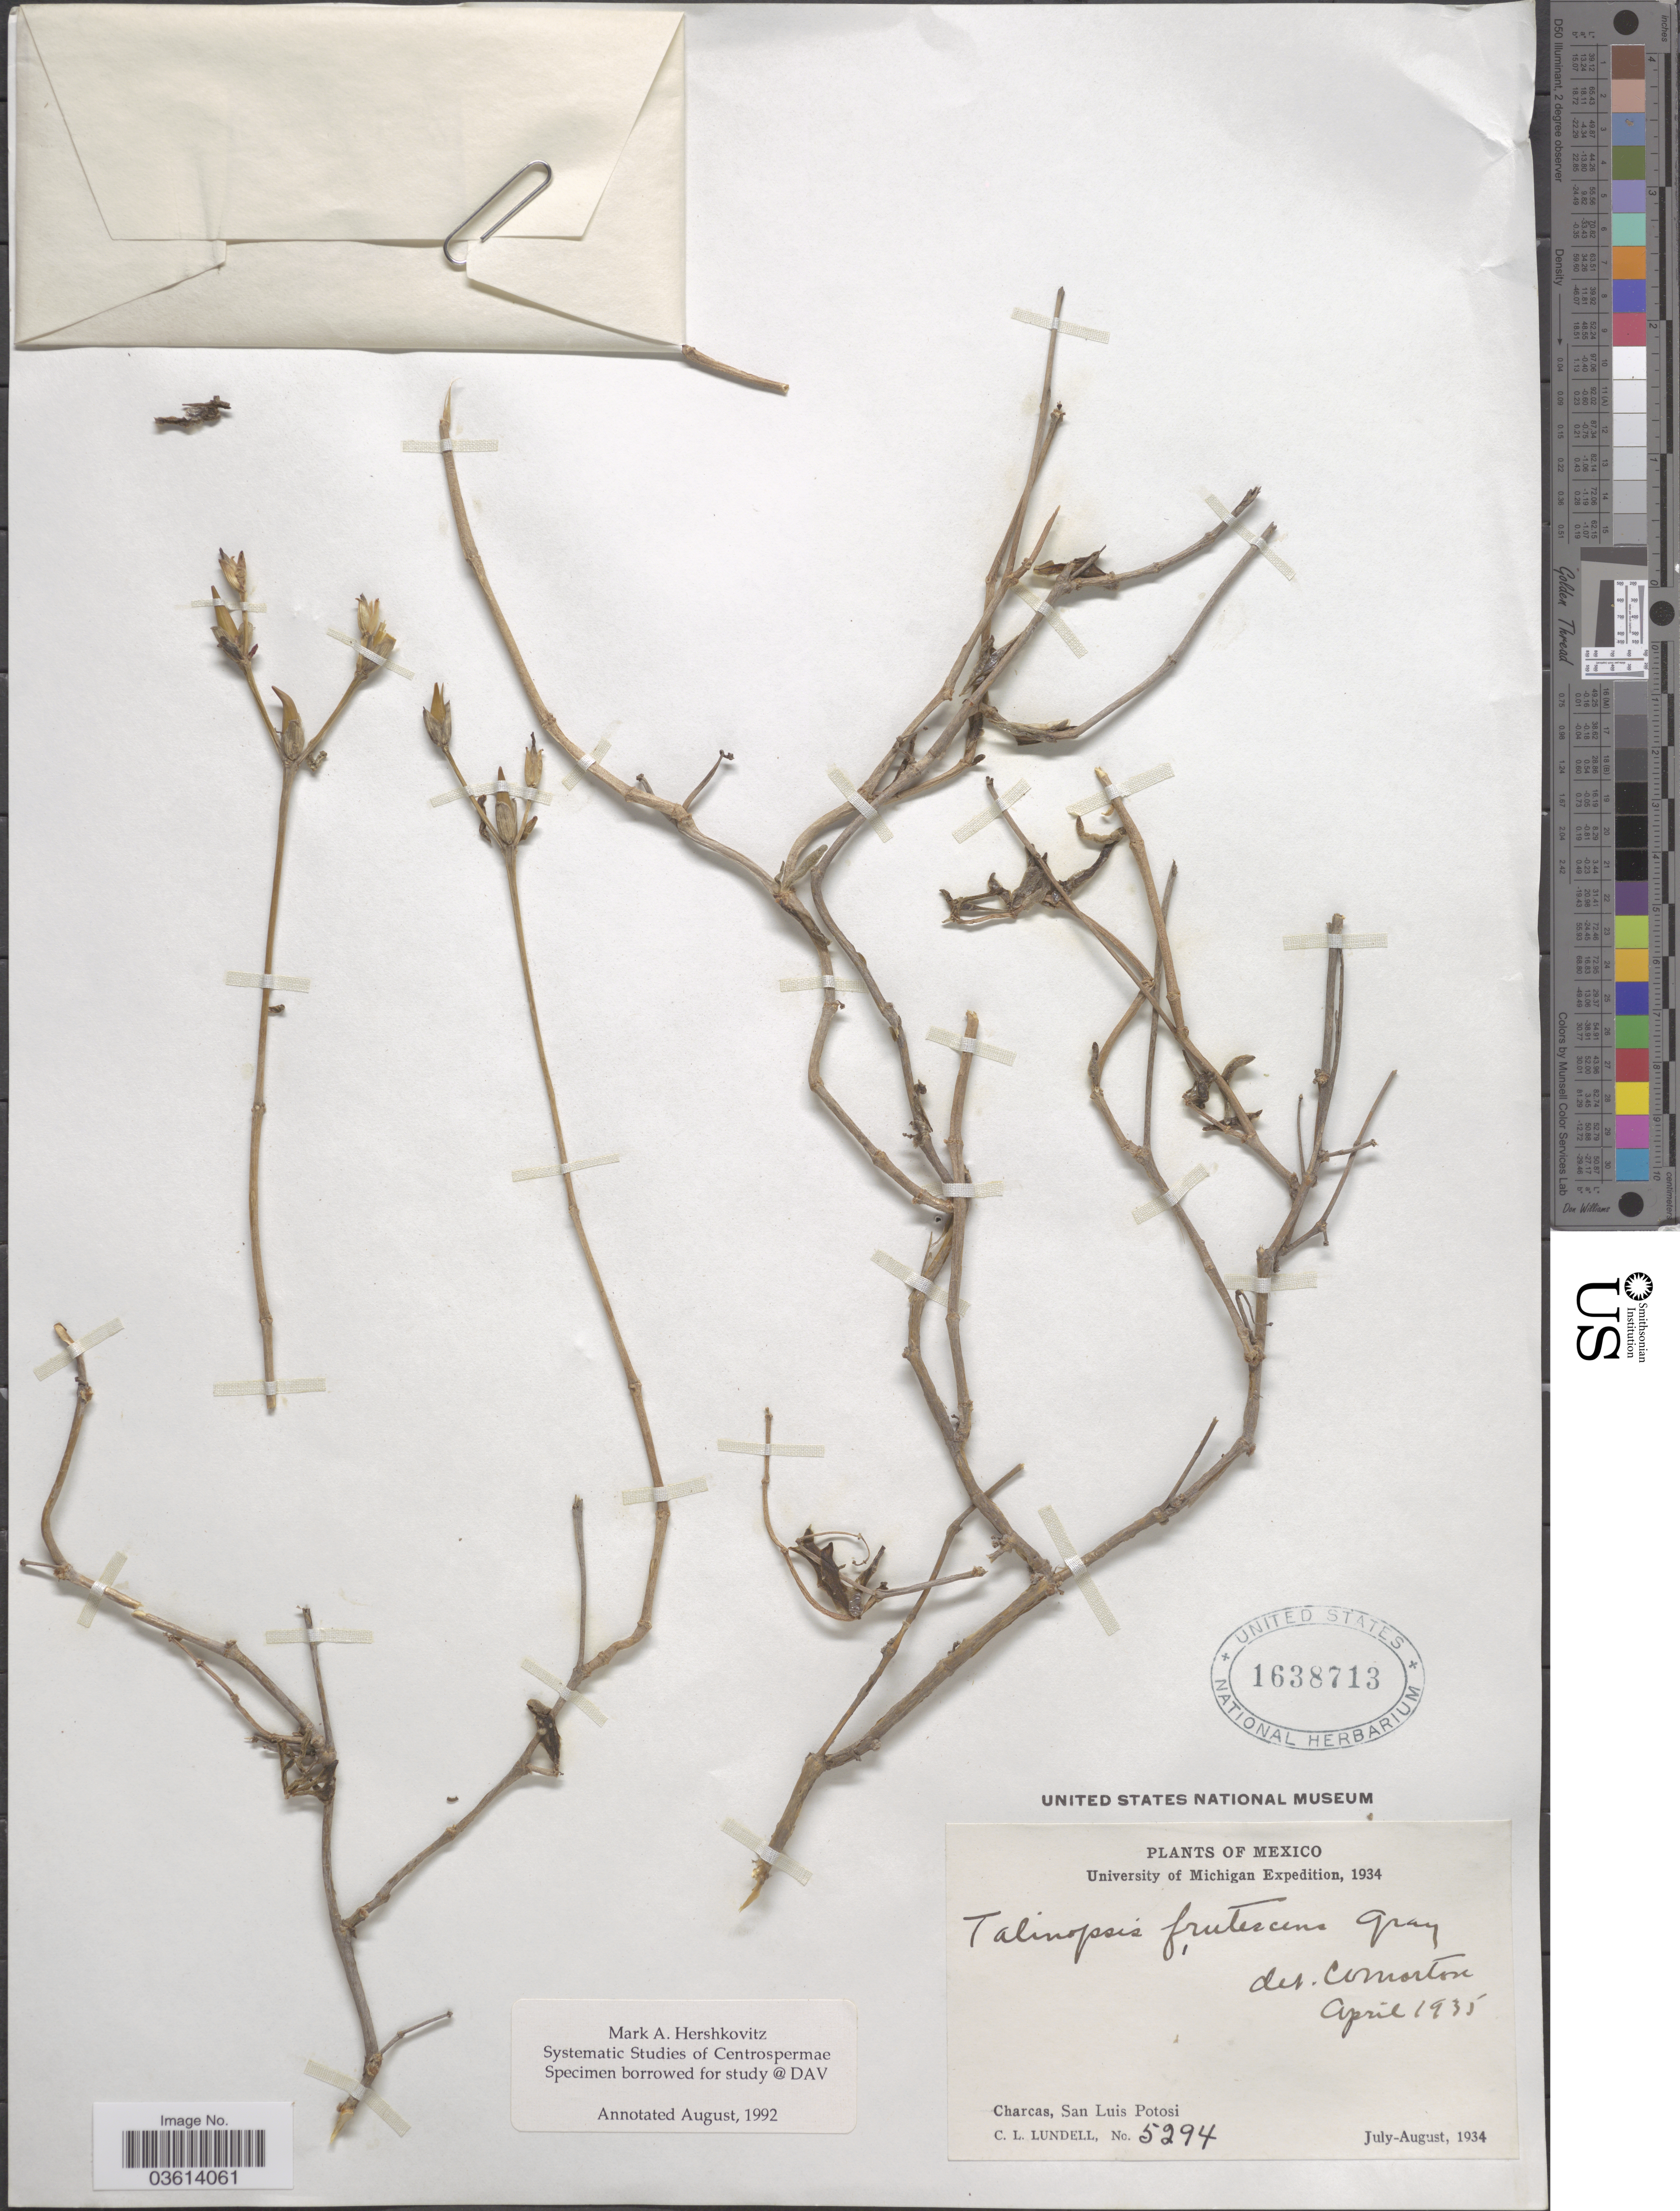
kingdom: Plantae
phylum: Tracheophyta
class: Magnoliopsida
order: Caryophyllales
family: Anacampserotaceae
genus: Talinopsis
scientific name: Talinopsis frutescens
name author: A. Gray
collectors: C. L. Lundell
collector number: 5294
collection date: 1934-07/1934-08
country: Mexico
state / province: San Luis Potosí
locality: Charcas.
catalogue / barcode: US 1638713